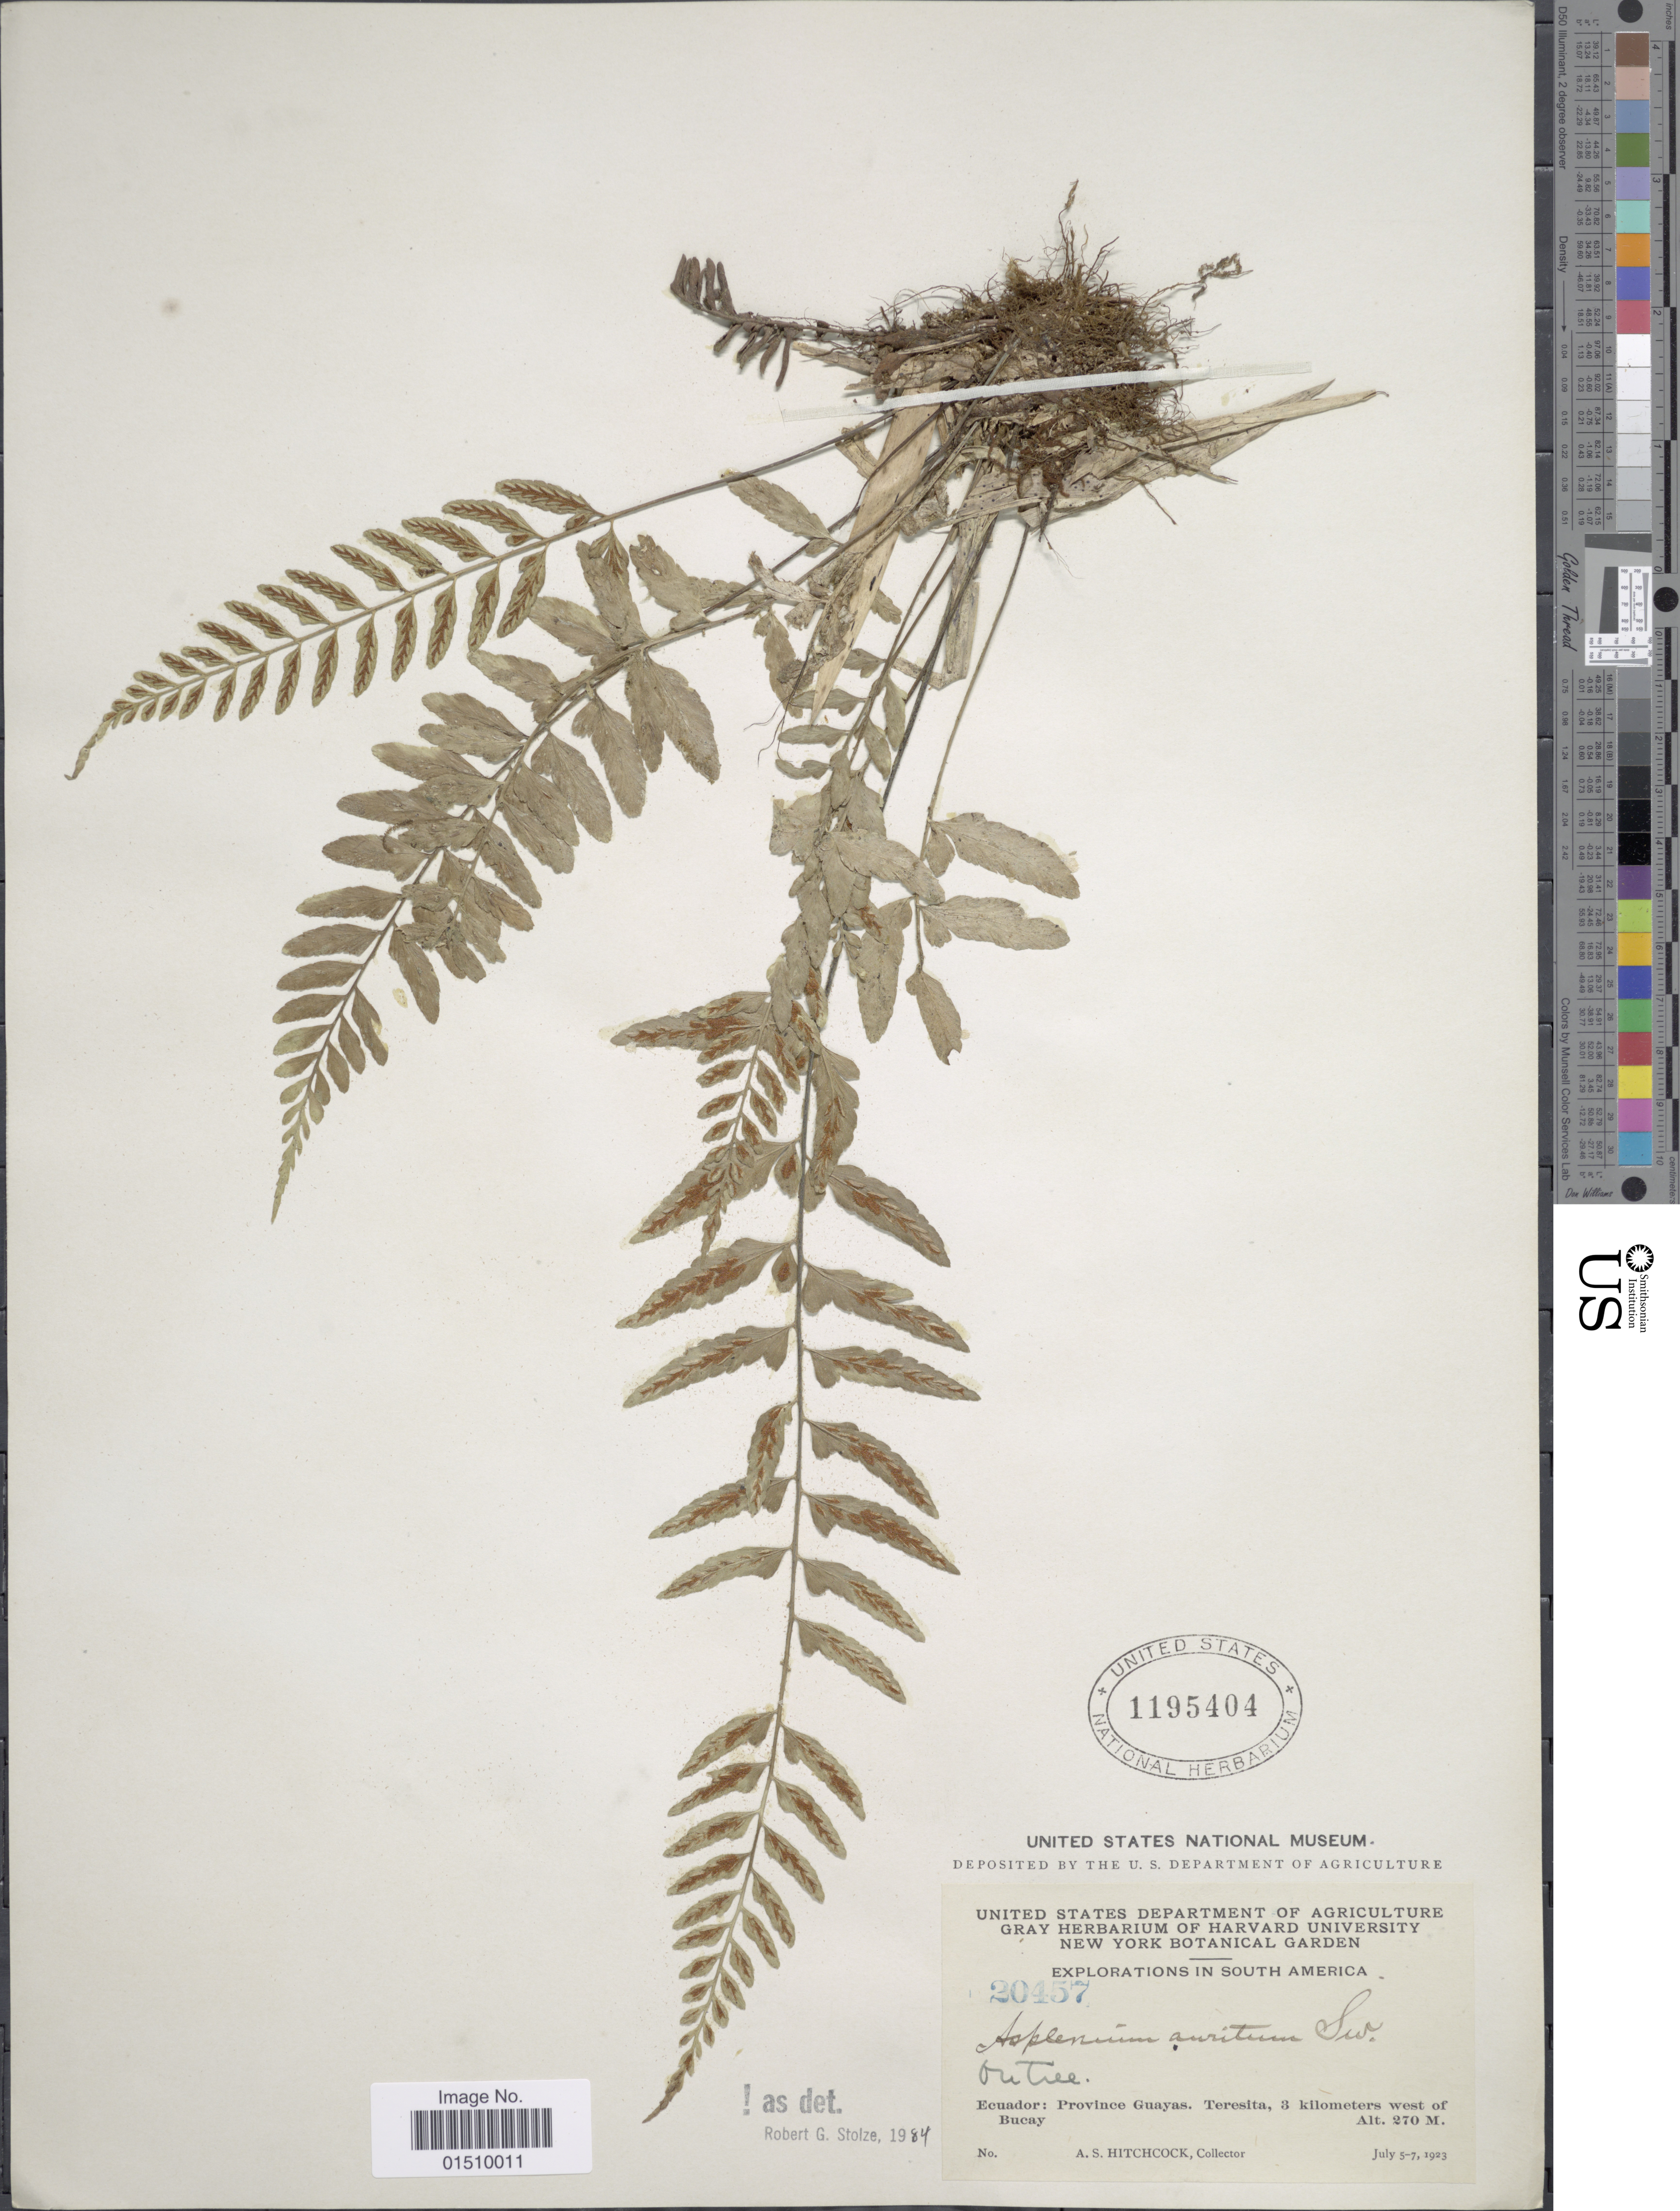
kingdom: Plantae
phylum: Tracheophyta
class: Polypodiopsida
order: Polypodiales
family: Aspleniaceae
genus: Asplenium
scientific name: Asplenium auritum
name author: Sw.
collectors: A. S. Hitchcock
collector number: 20457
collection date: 1923-07-05/1923-07-07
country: Ecuador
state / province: Guayas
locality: South America, Ecuador: Province Guayas. Teresita, 3 kilometers west of Bucay.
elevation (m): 270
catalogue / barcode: US 1195404